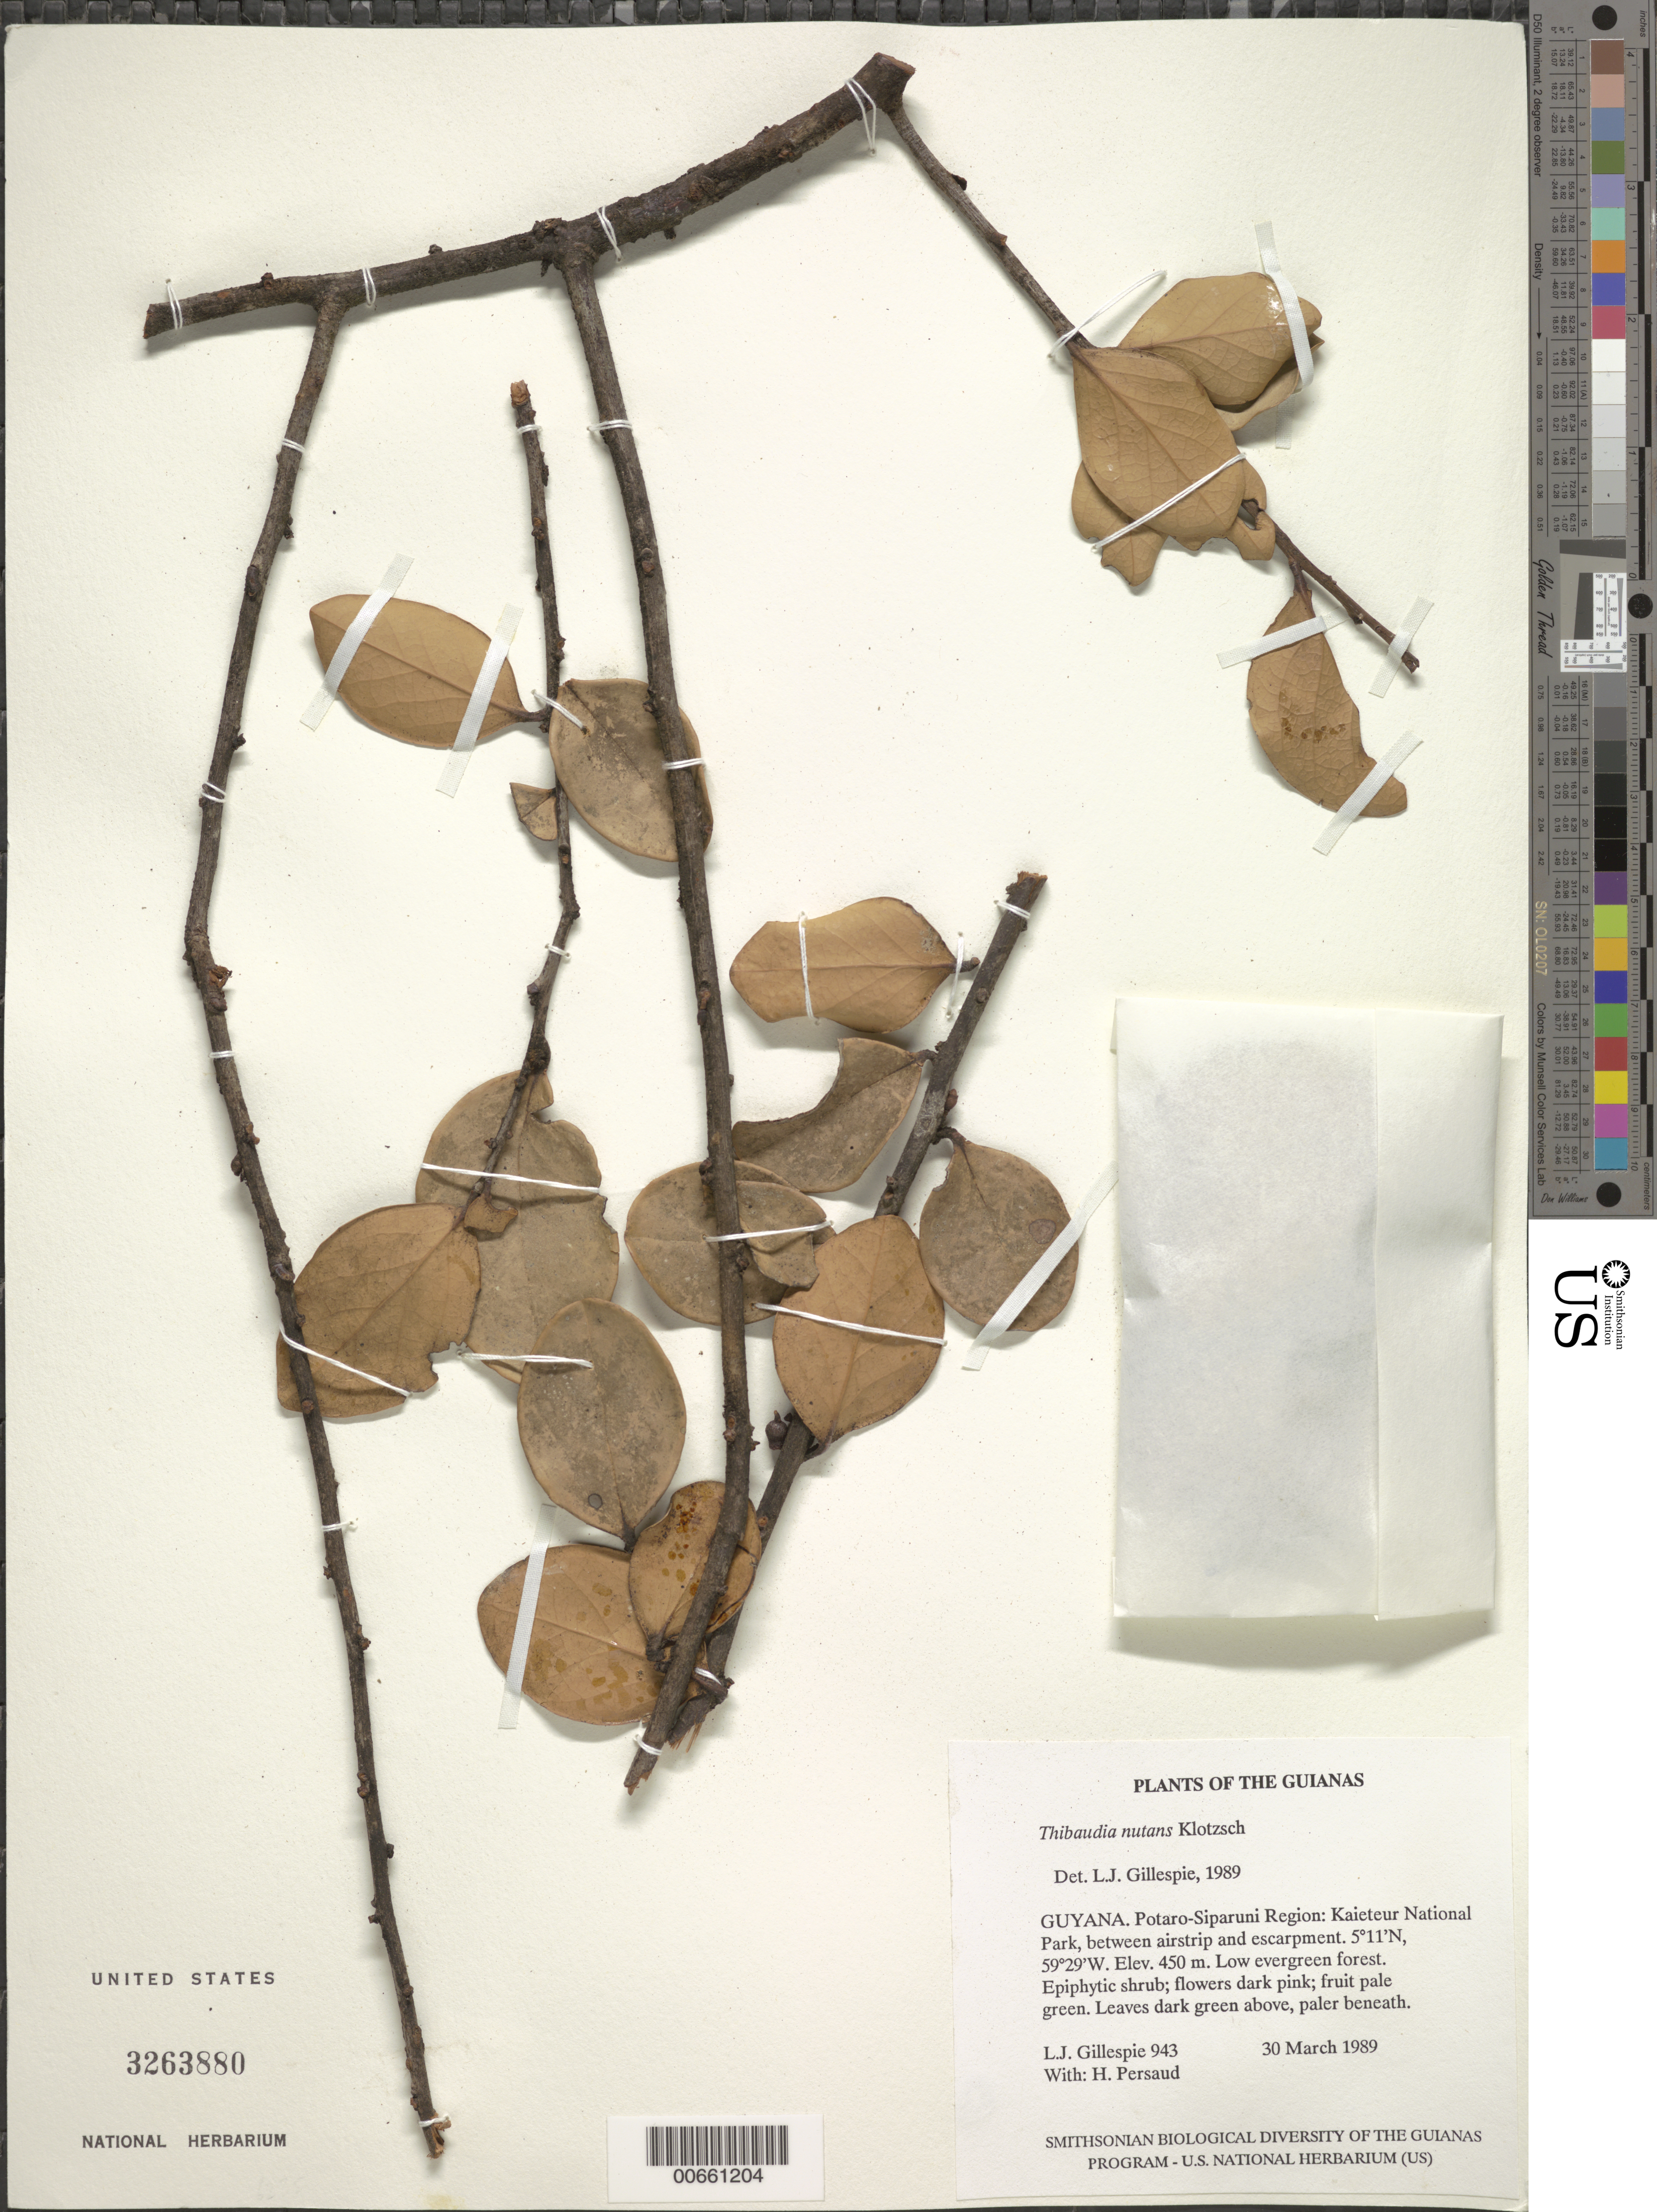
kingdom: Plantae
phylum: Tracheophyta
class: Magnoliopsida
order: Ericales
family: Ericaceae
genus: Thibaudia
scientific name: Thibaudia nutans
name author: Klotzsch ex Mansf.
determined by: Gillespie, L. J.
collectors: L. J. Gillespie & H. Persaud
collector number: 943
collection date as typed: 30 March 1989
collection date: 1989-03-30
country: Guyana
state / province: Potaro-Siparuni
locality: Kaieteur National Park, between airstrip and escarpment. ENE of airstrip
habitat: Low evergreen forest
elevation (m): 450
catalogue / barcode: US 3263880